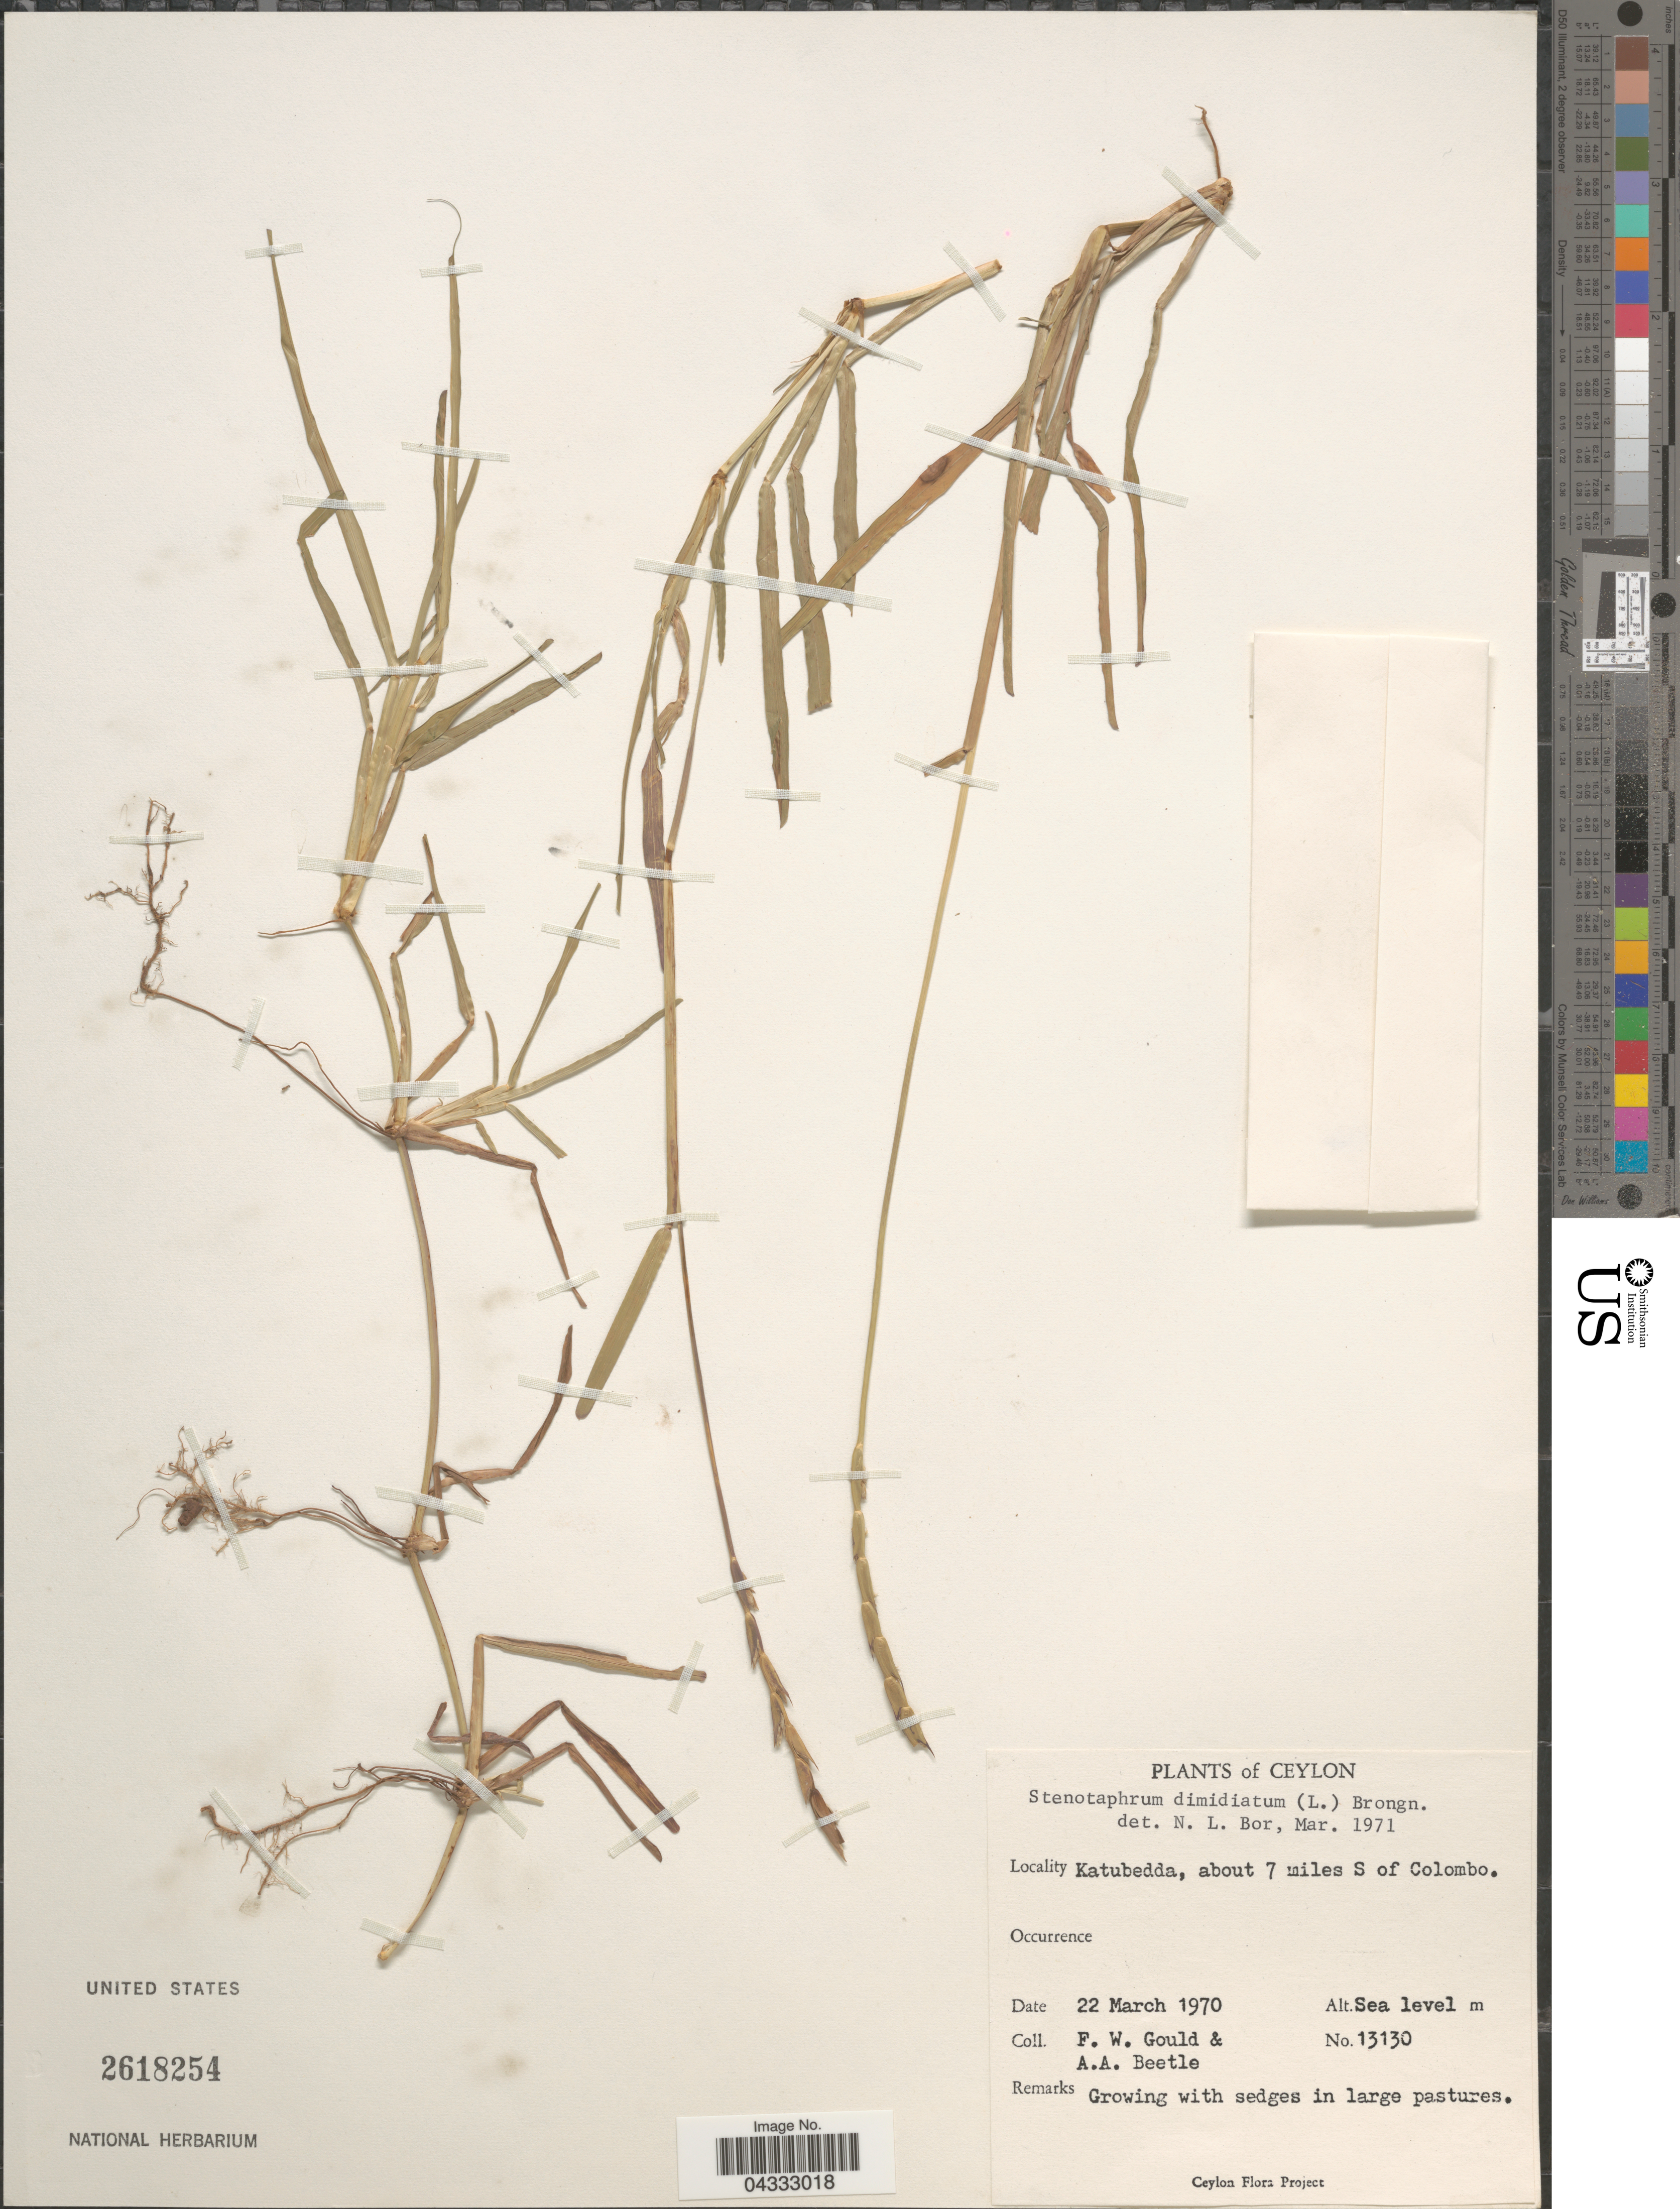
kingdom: Plantae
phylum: Tracheophyta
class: Liliopsida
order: Poales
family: Poaceae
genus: Stenotaphrum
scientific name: Stenotaphrum dimidiatum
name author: (L.) Brongn.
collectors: F. W. Gould & A. A. Beetle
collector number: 13130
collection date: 1970-03-22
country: Sri Lanka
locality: Ceylon. Katubedda, about 7 miles S of Colombo.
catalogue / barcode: US 2618254